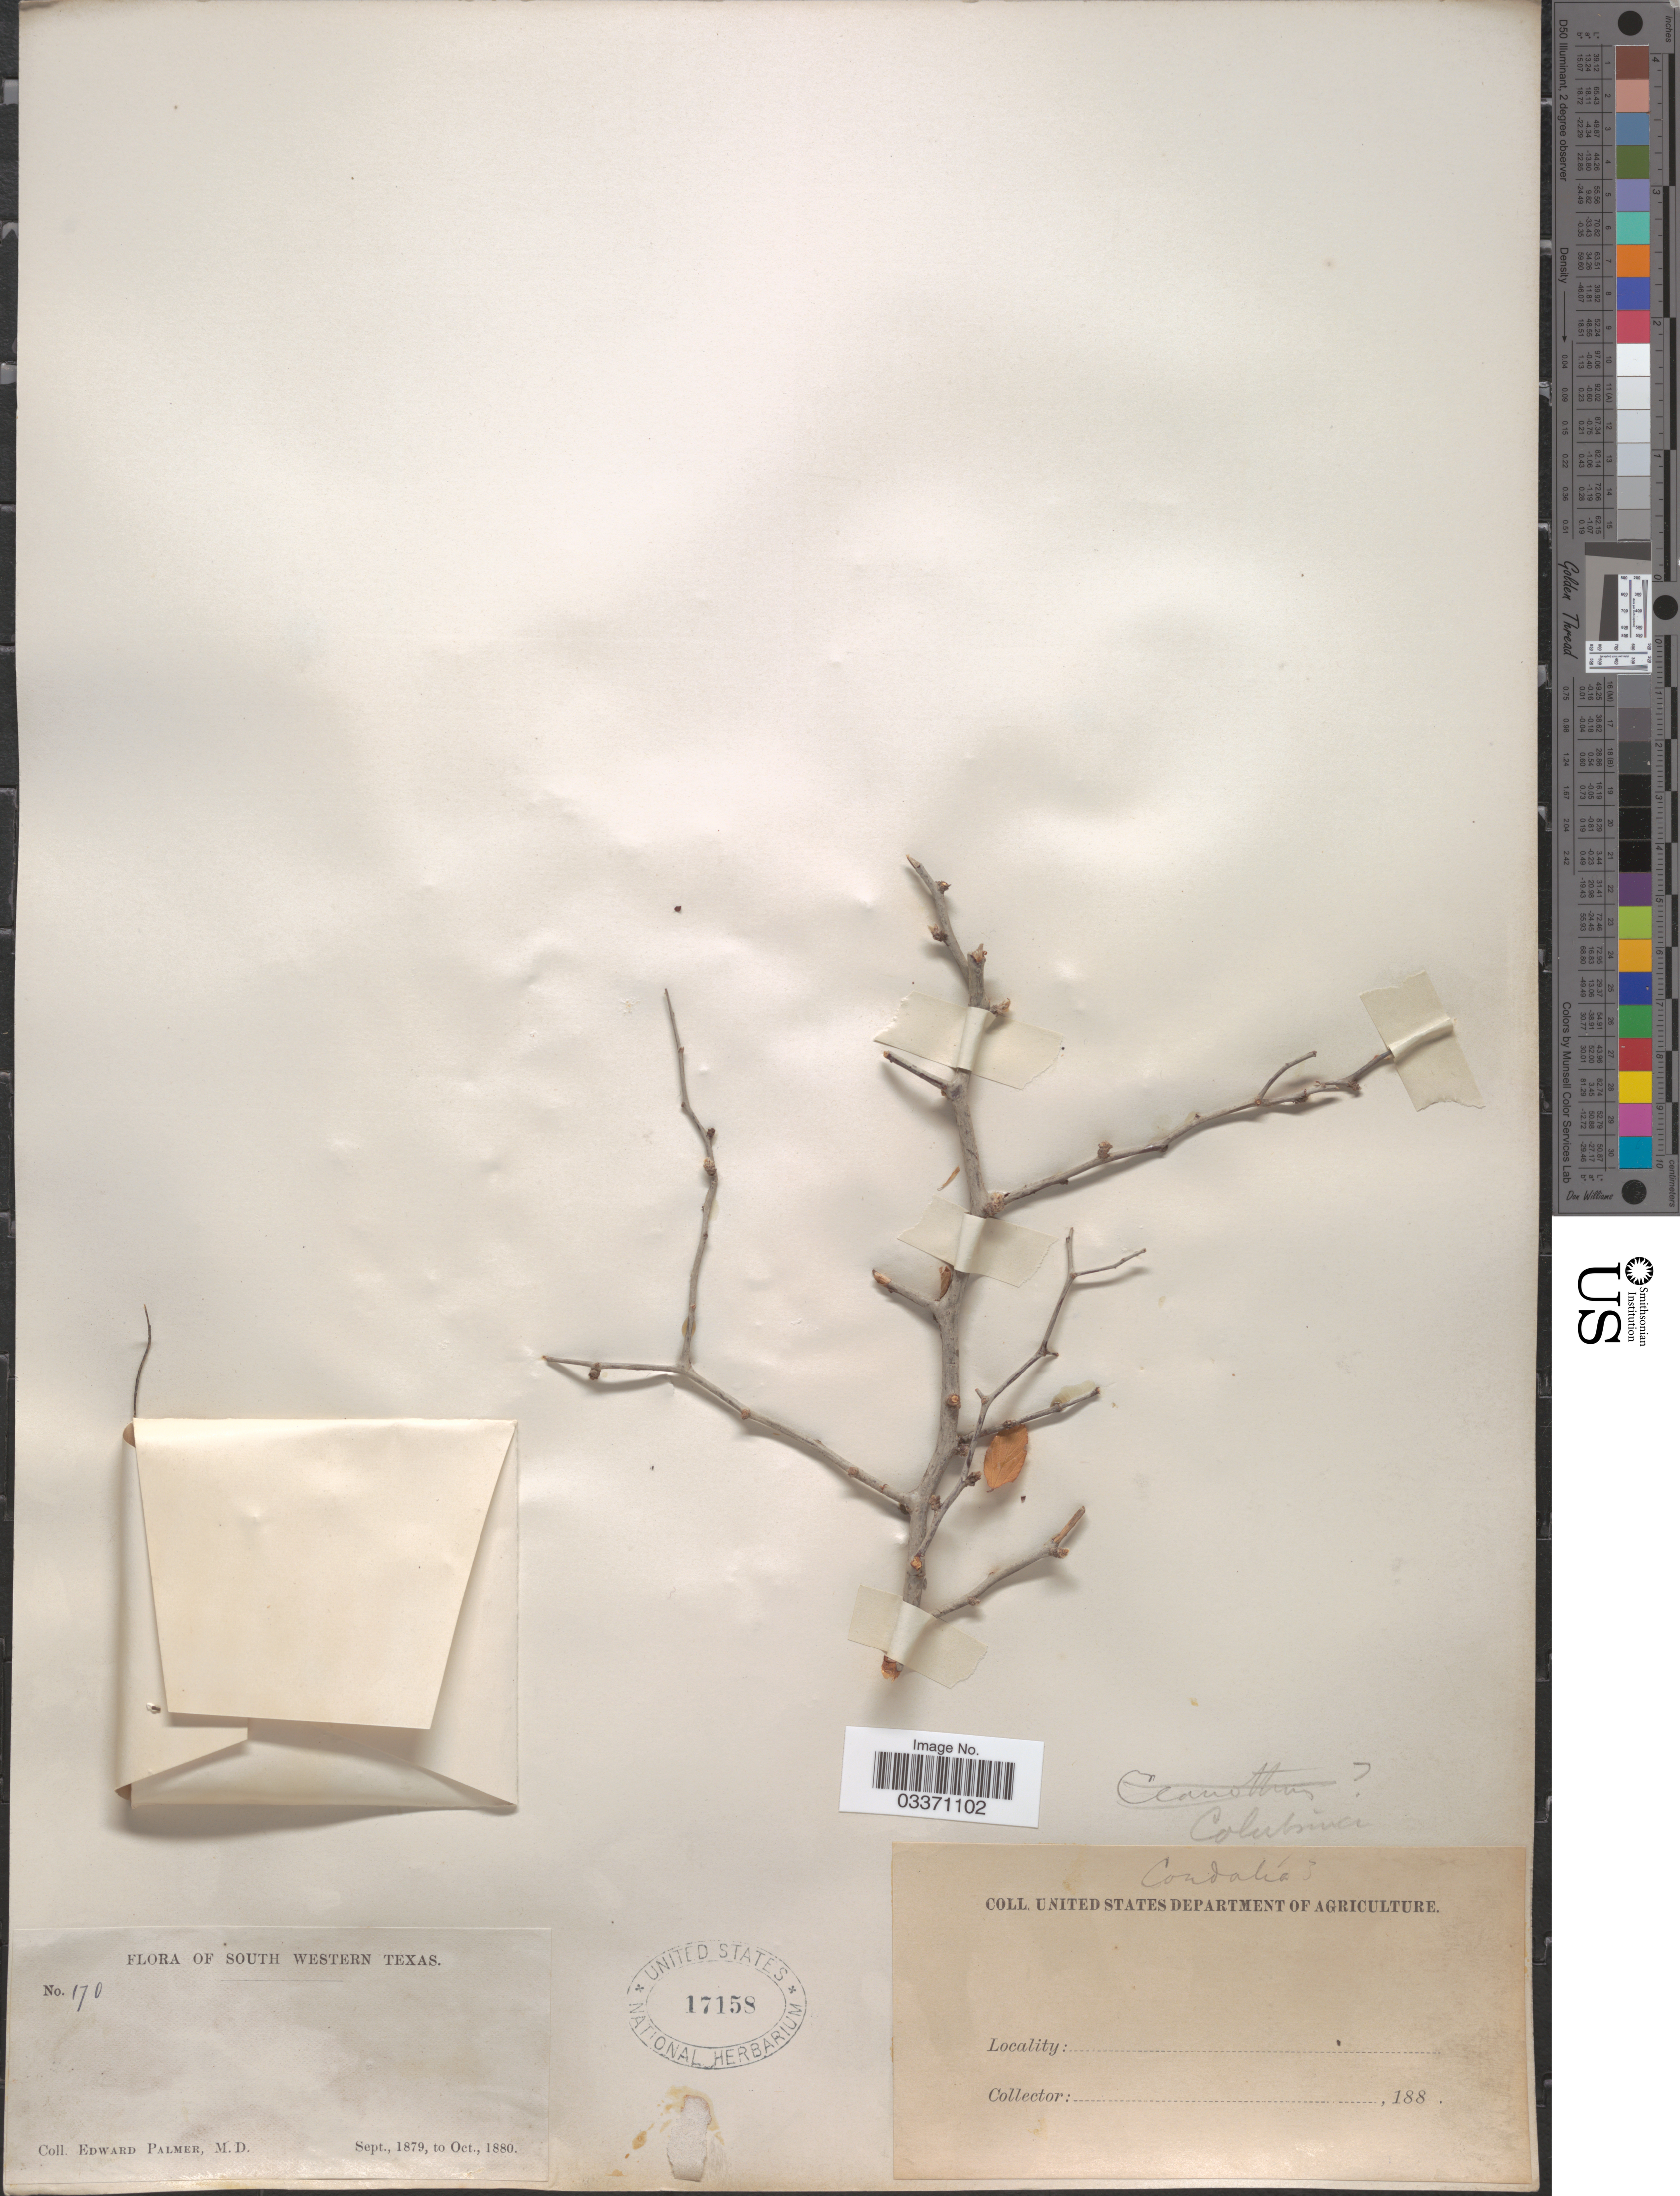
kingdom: Plantae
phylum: Tracheophyta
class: Magnoliopsida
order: Rosales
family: Rhamnaceae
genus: Colubrina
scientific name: Colubrina texensis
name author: (Torr. & A. Gray) A. Gray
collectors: E. Palmer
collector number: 170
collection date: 1879-09/1880-10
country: United States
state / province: Texas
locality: South Western Texas.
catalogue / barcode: US 17158